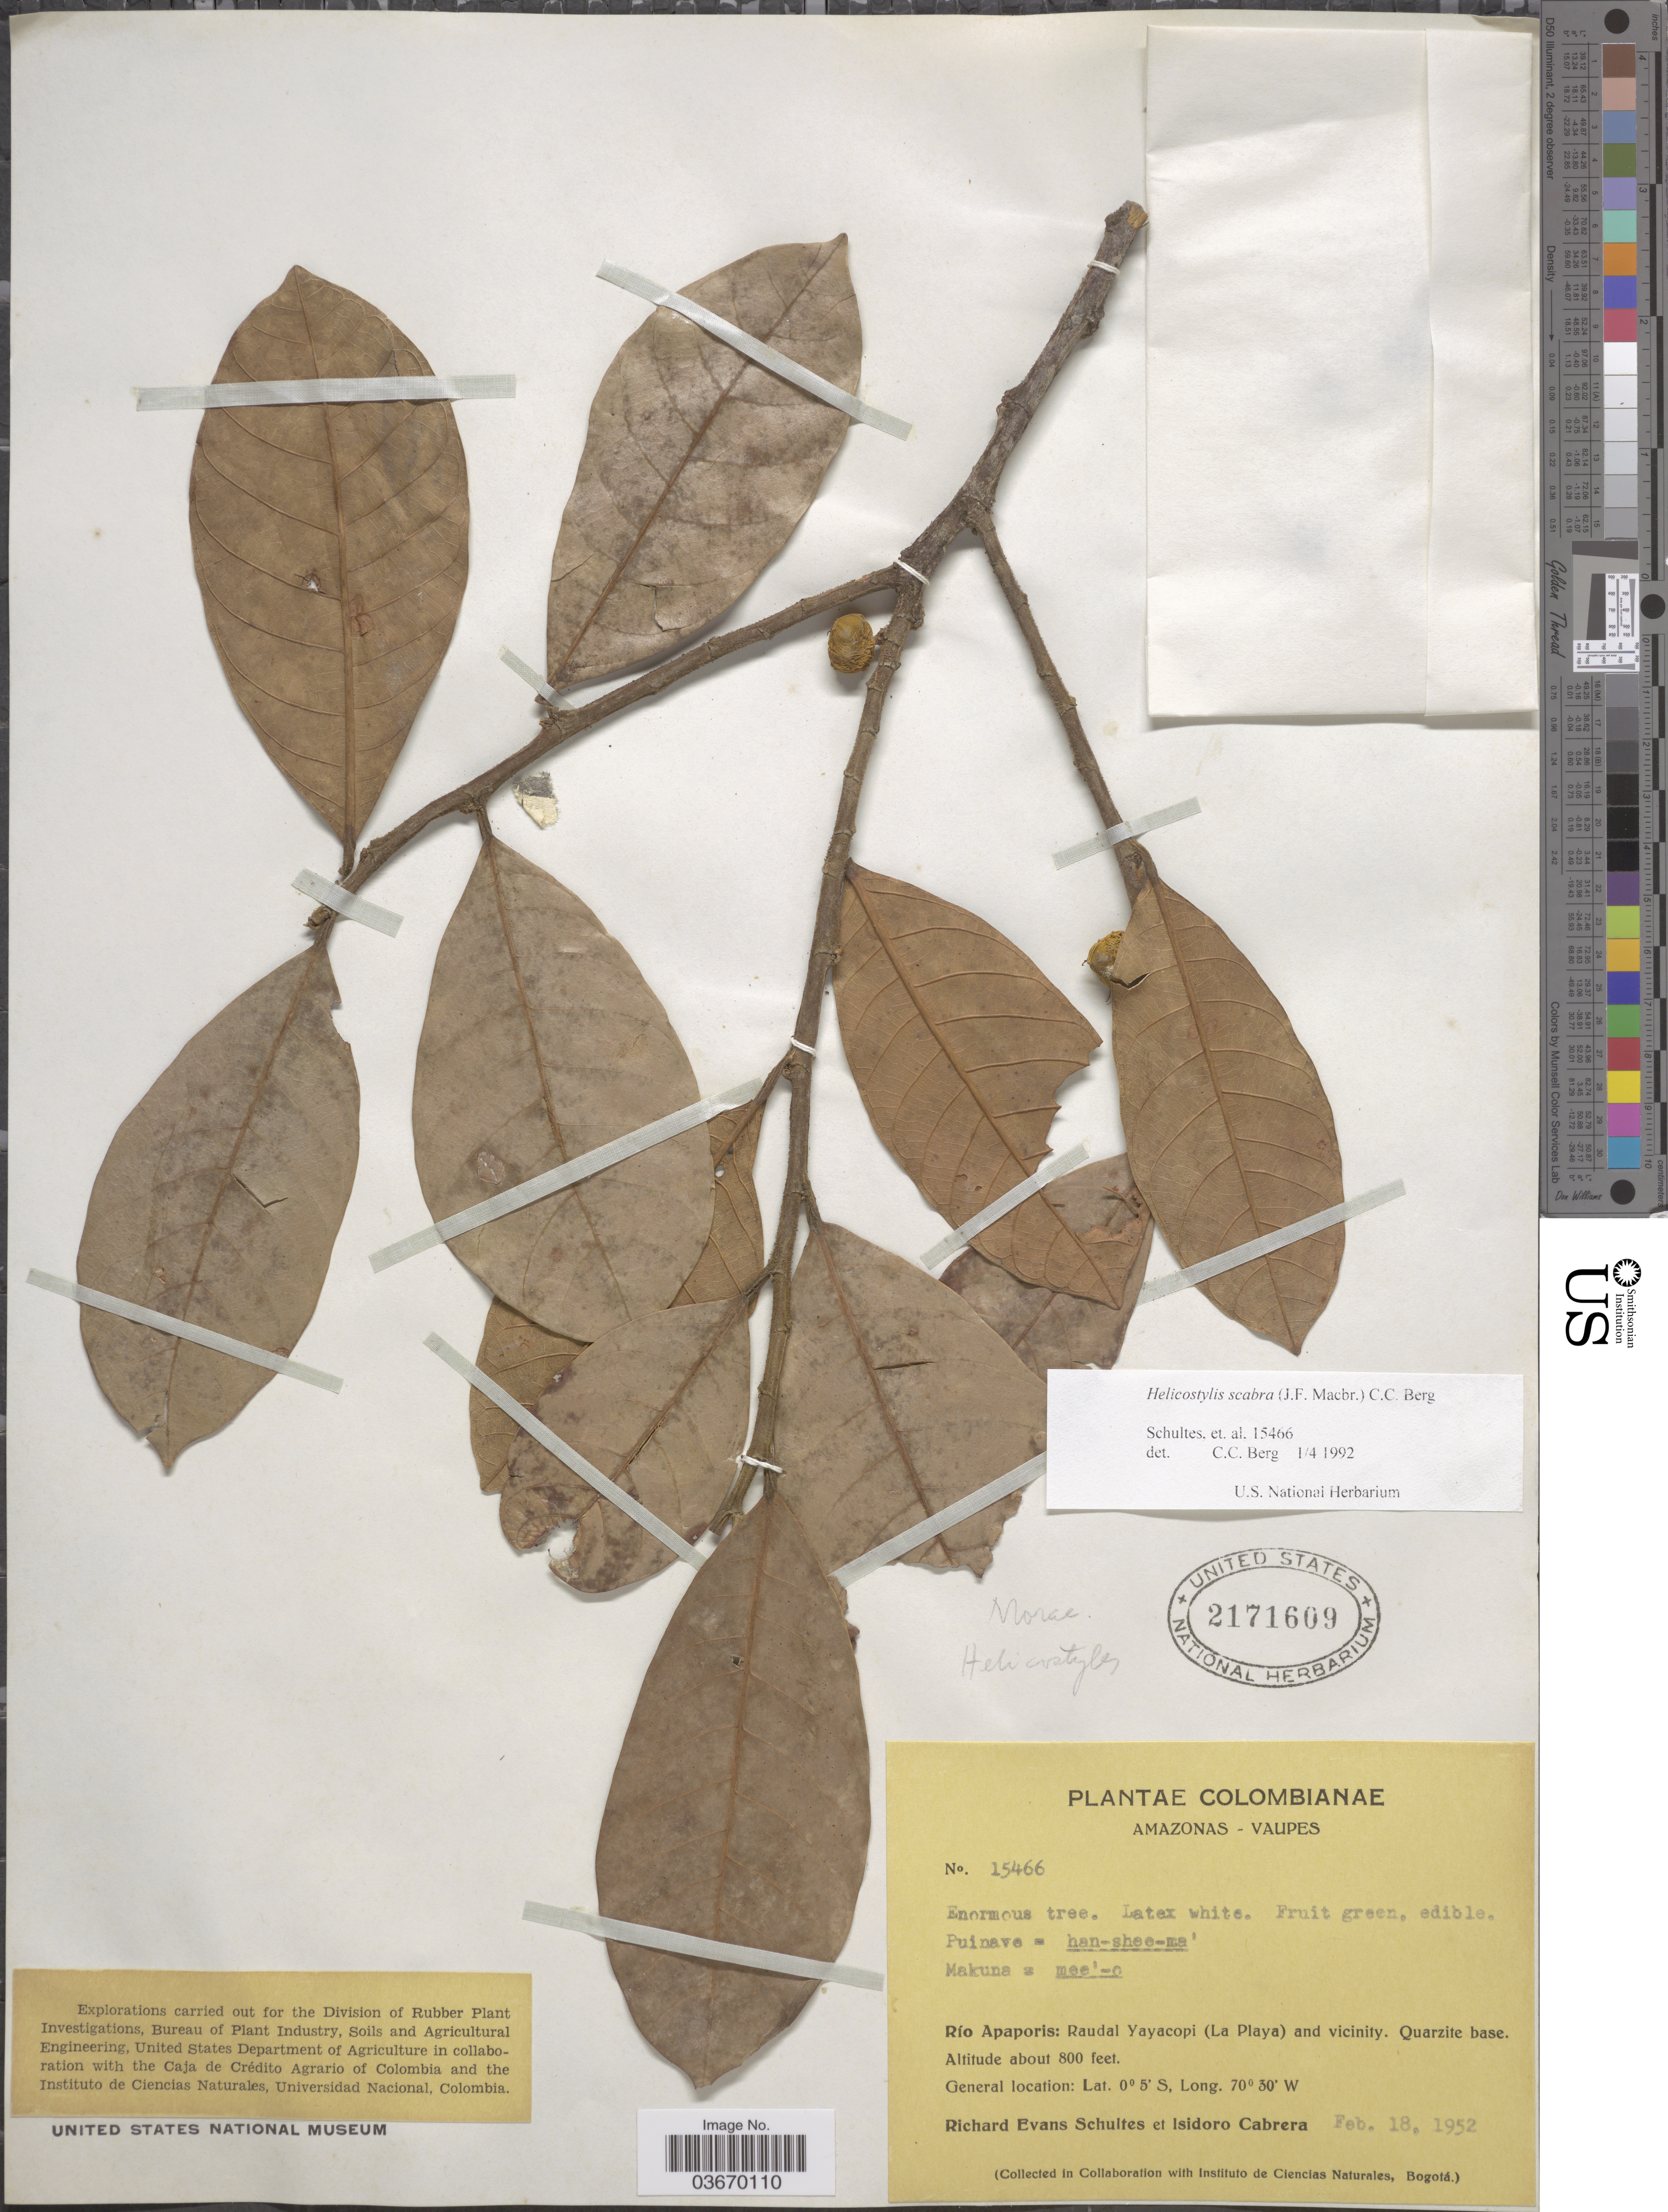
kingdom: Plantae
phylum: Tracheophyta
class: Magnoliopsida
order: Rosales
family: Moraceae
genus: Helicostylis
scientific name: Helicostylis scabra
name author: (J.F. Macbr.) C.C. Berg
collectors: R. E. Schultes & I. Cabrera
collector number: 15466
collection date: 1952-02-18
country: Colombia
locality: Amazonas - Vaupes. Río Apaporis: Raudal Yayacopi (La Playa) and vicinity. Quarzite base.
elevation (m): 244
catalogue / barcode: US 2171609